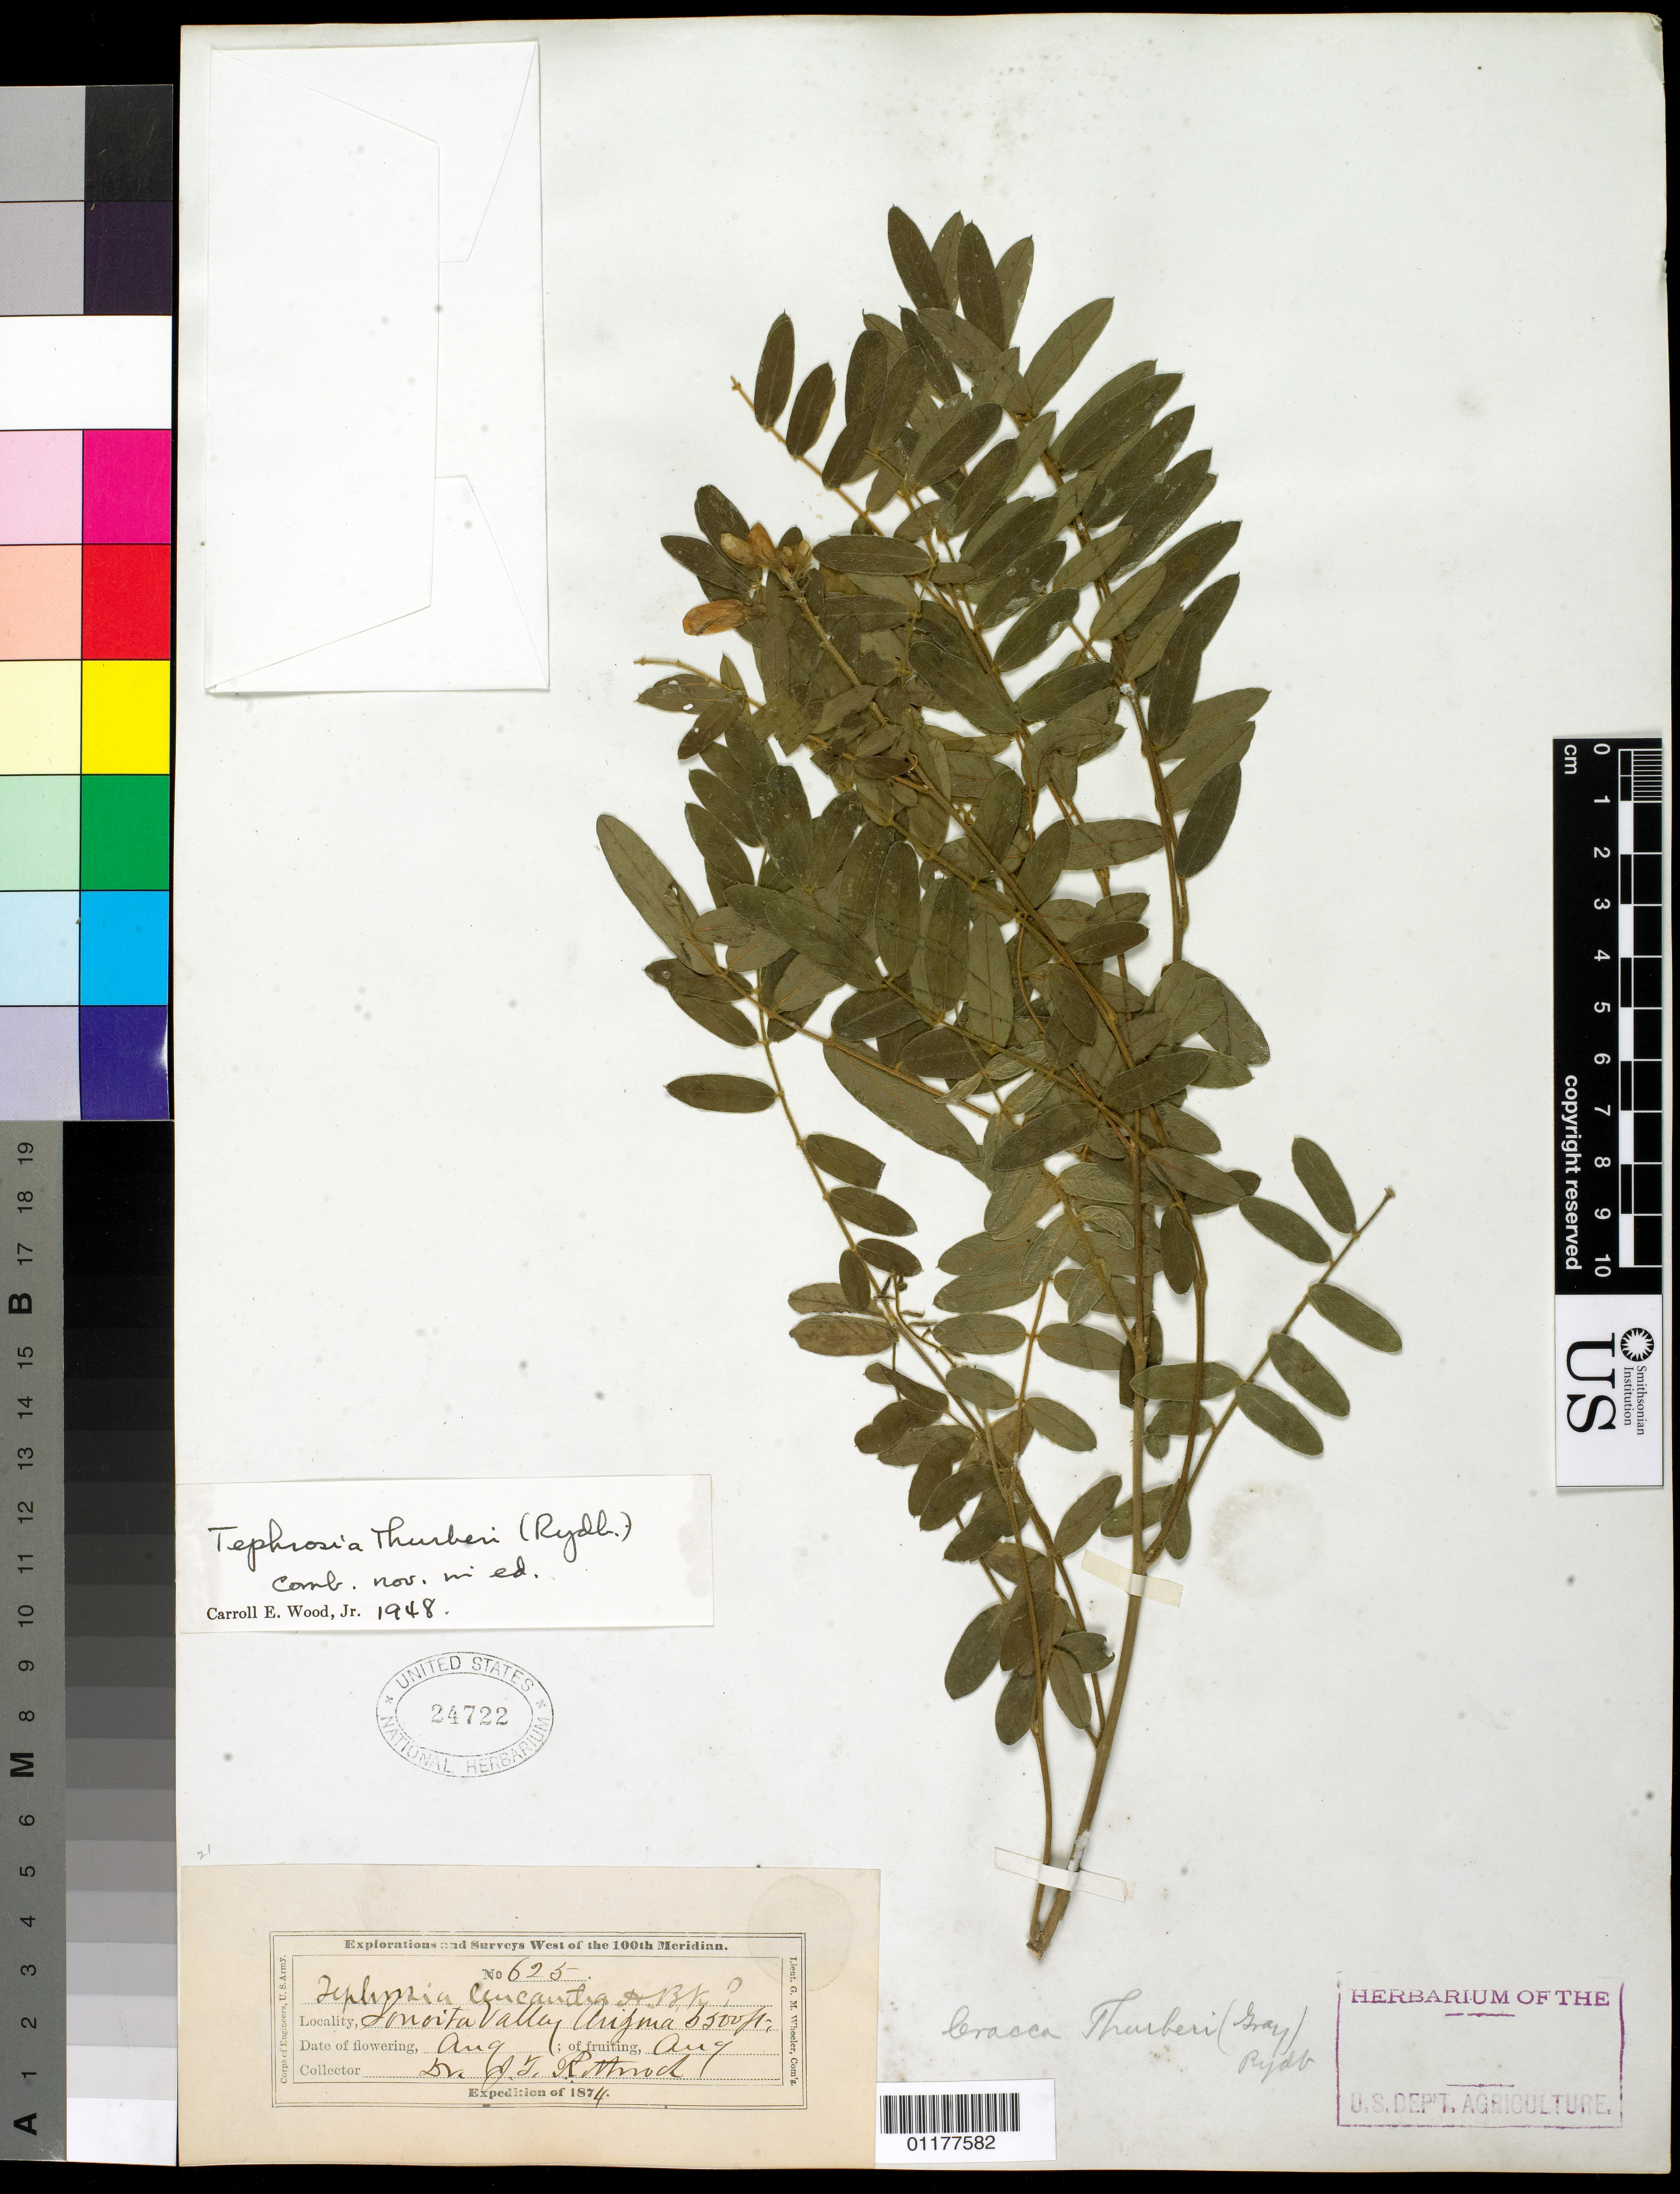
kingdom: Plantae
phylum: Tracheophyta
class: Magnoliopsida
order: Fabales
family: Fabaceae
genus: Tephrosia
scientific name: Tephrosia thurberi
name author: (Rydb.) C.E. Wood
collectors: J. T. Rothrock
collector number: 625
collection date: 1874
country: United States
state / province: Arizona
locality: Sonoita Valley.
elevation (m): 1981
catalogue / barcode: US 24722